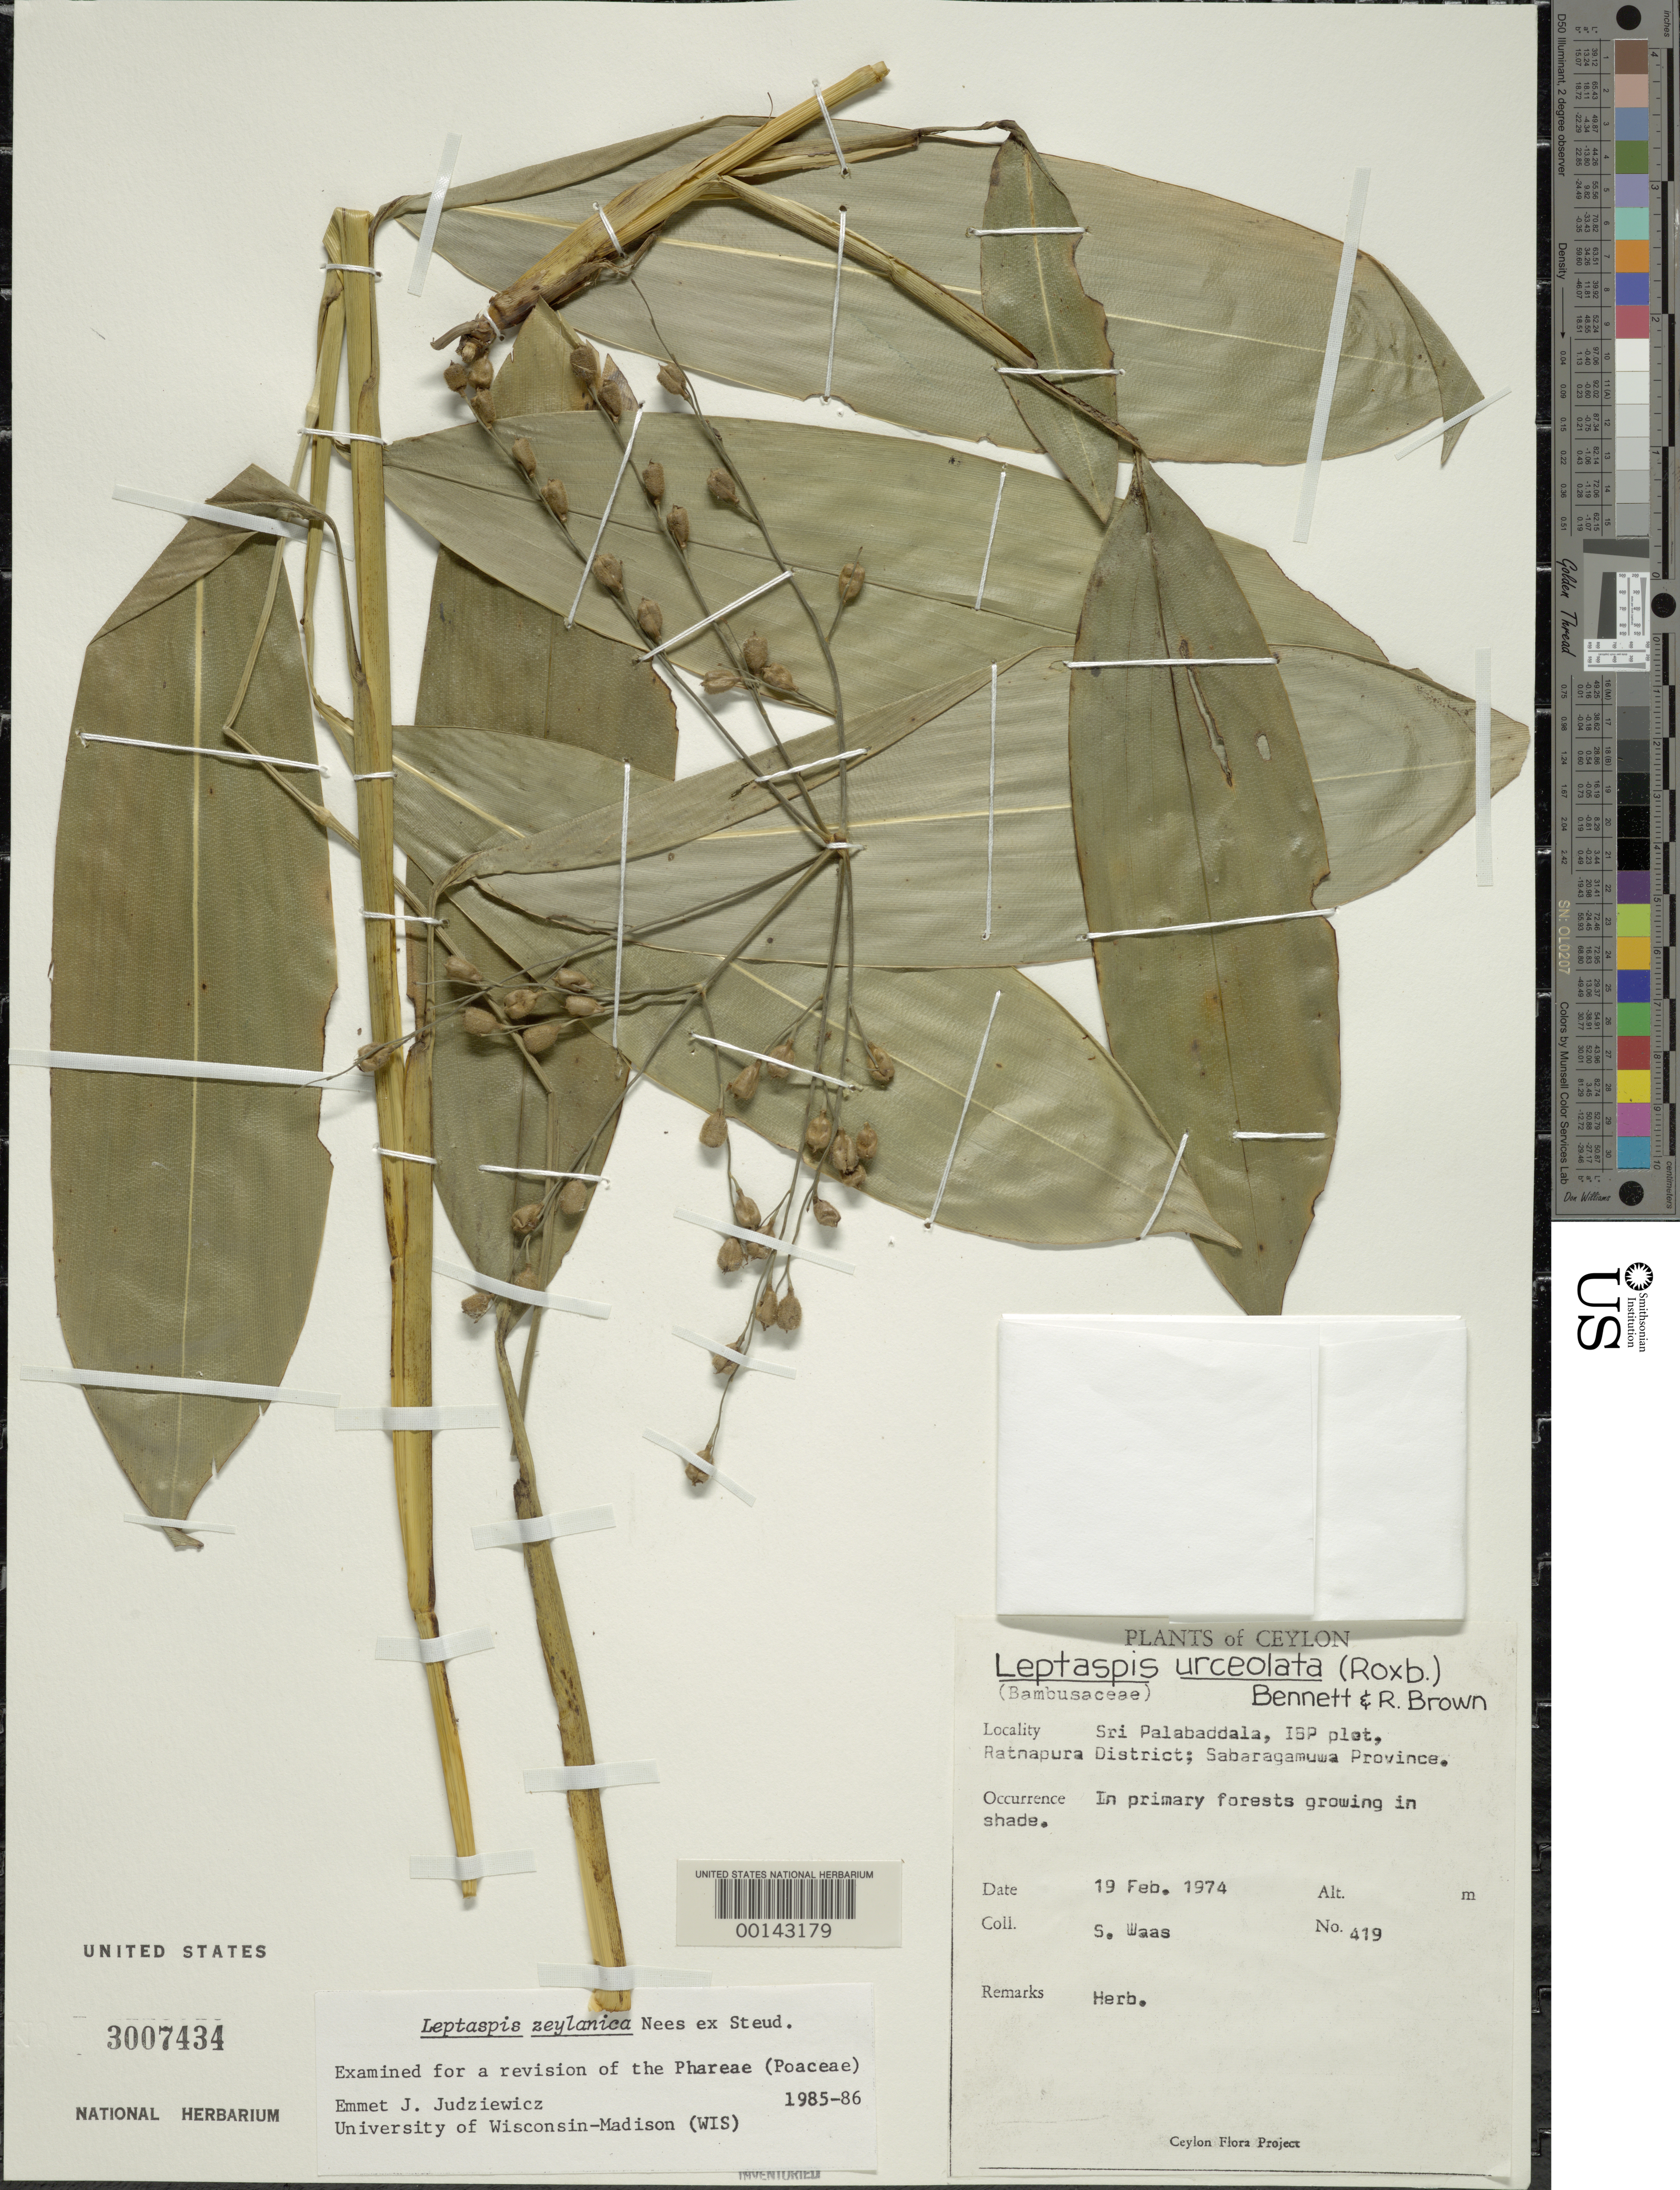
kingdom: Plantae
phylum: Tracheophyta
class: Liliopsida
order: Poales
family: Poaceae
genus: Scrotochloa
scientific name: Scrotochloa urceolata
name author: (Roxb.) Judz.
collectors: S. Waas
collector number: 419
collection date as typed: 19 Feb 1974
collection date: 1974-02-19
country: Sri Lanka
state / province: Sabaragamuwa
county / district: Ratnapura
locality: Sri Palabaddala, IBP plot [as Central prov.]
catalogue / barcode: US 3007434